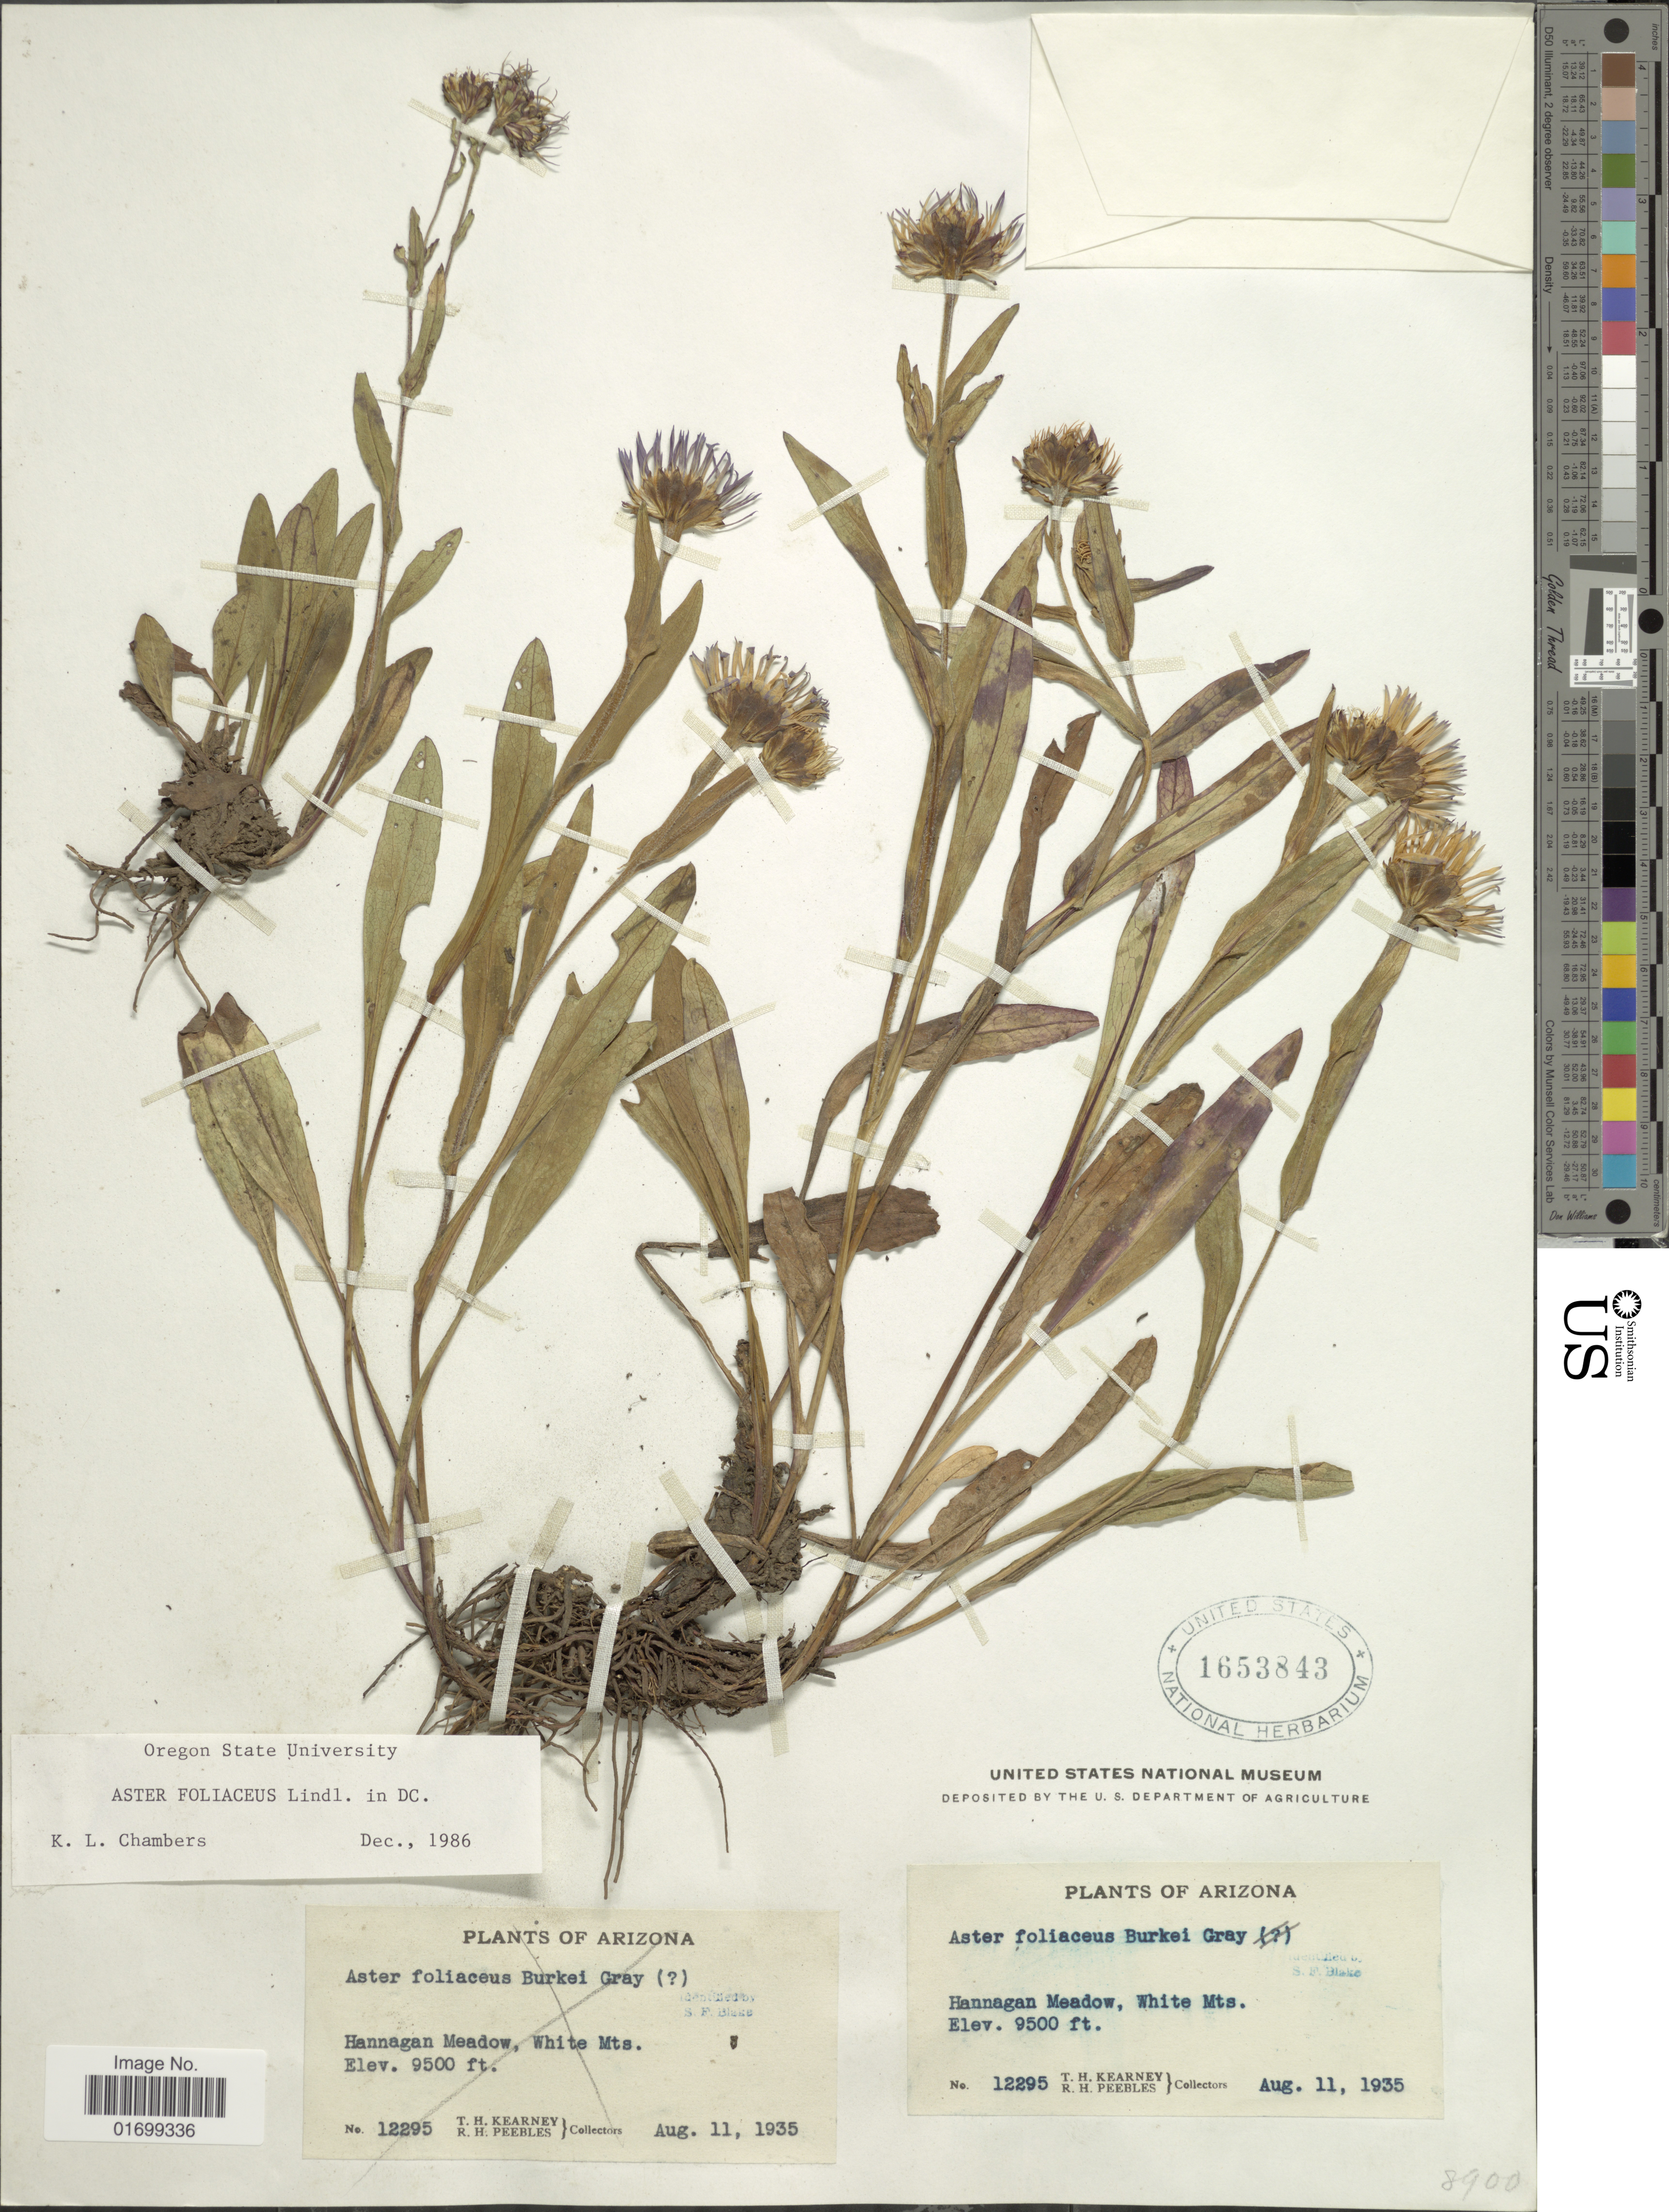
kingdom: Plantae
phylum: Tracheophyta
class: Magnoliopsida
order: Asterales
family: Asteraceae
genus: Symphyotrichum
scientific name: Symphyotrichum foliaceum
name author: (Lindl. ex DC.) G.L. Nesom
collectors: T. H. Kearney & R. H. Peebles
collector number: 12295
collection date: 1935-08-11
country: United States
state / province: Arizona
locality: Hannagan Meadow, White Mts.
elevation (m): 2896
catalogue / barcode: US 1653843